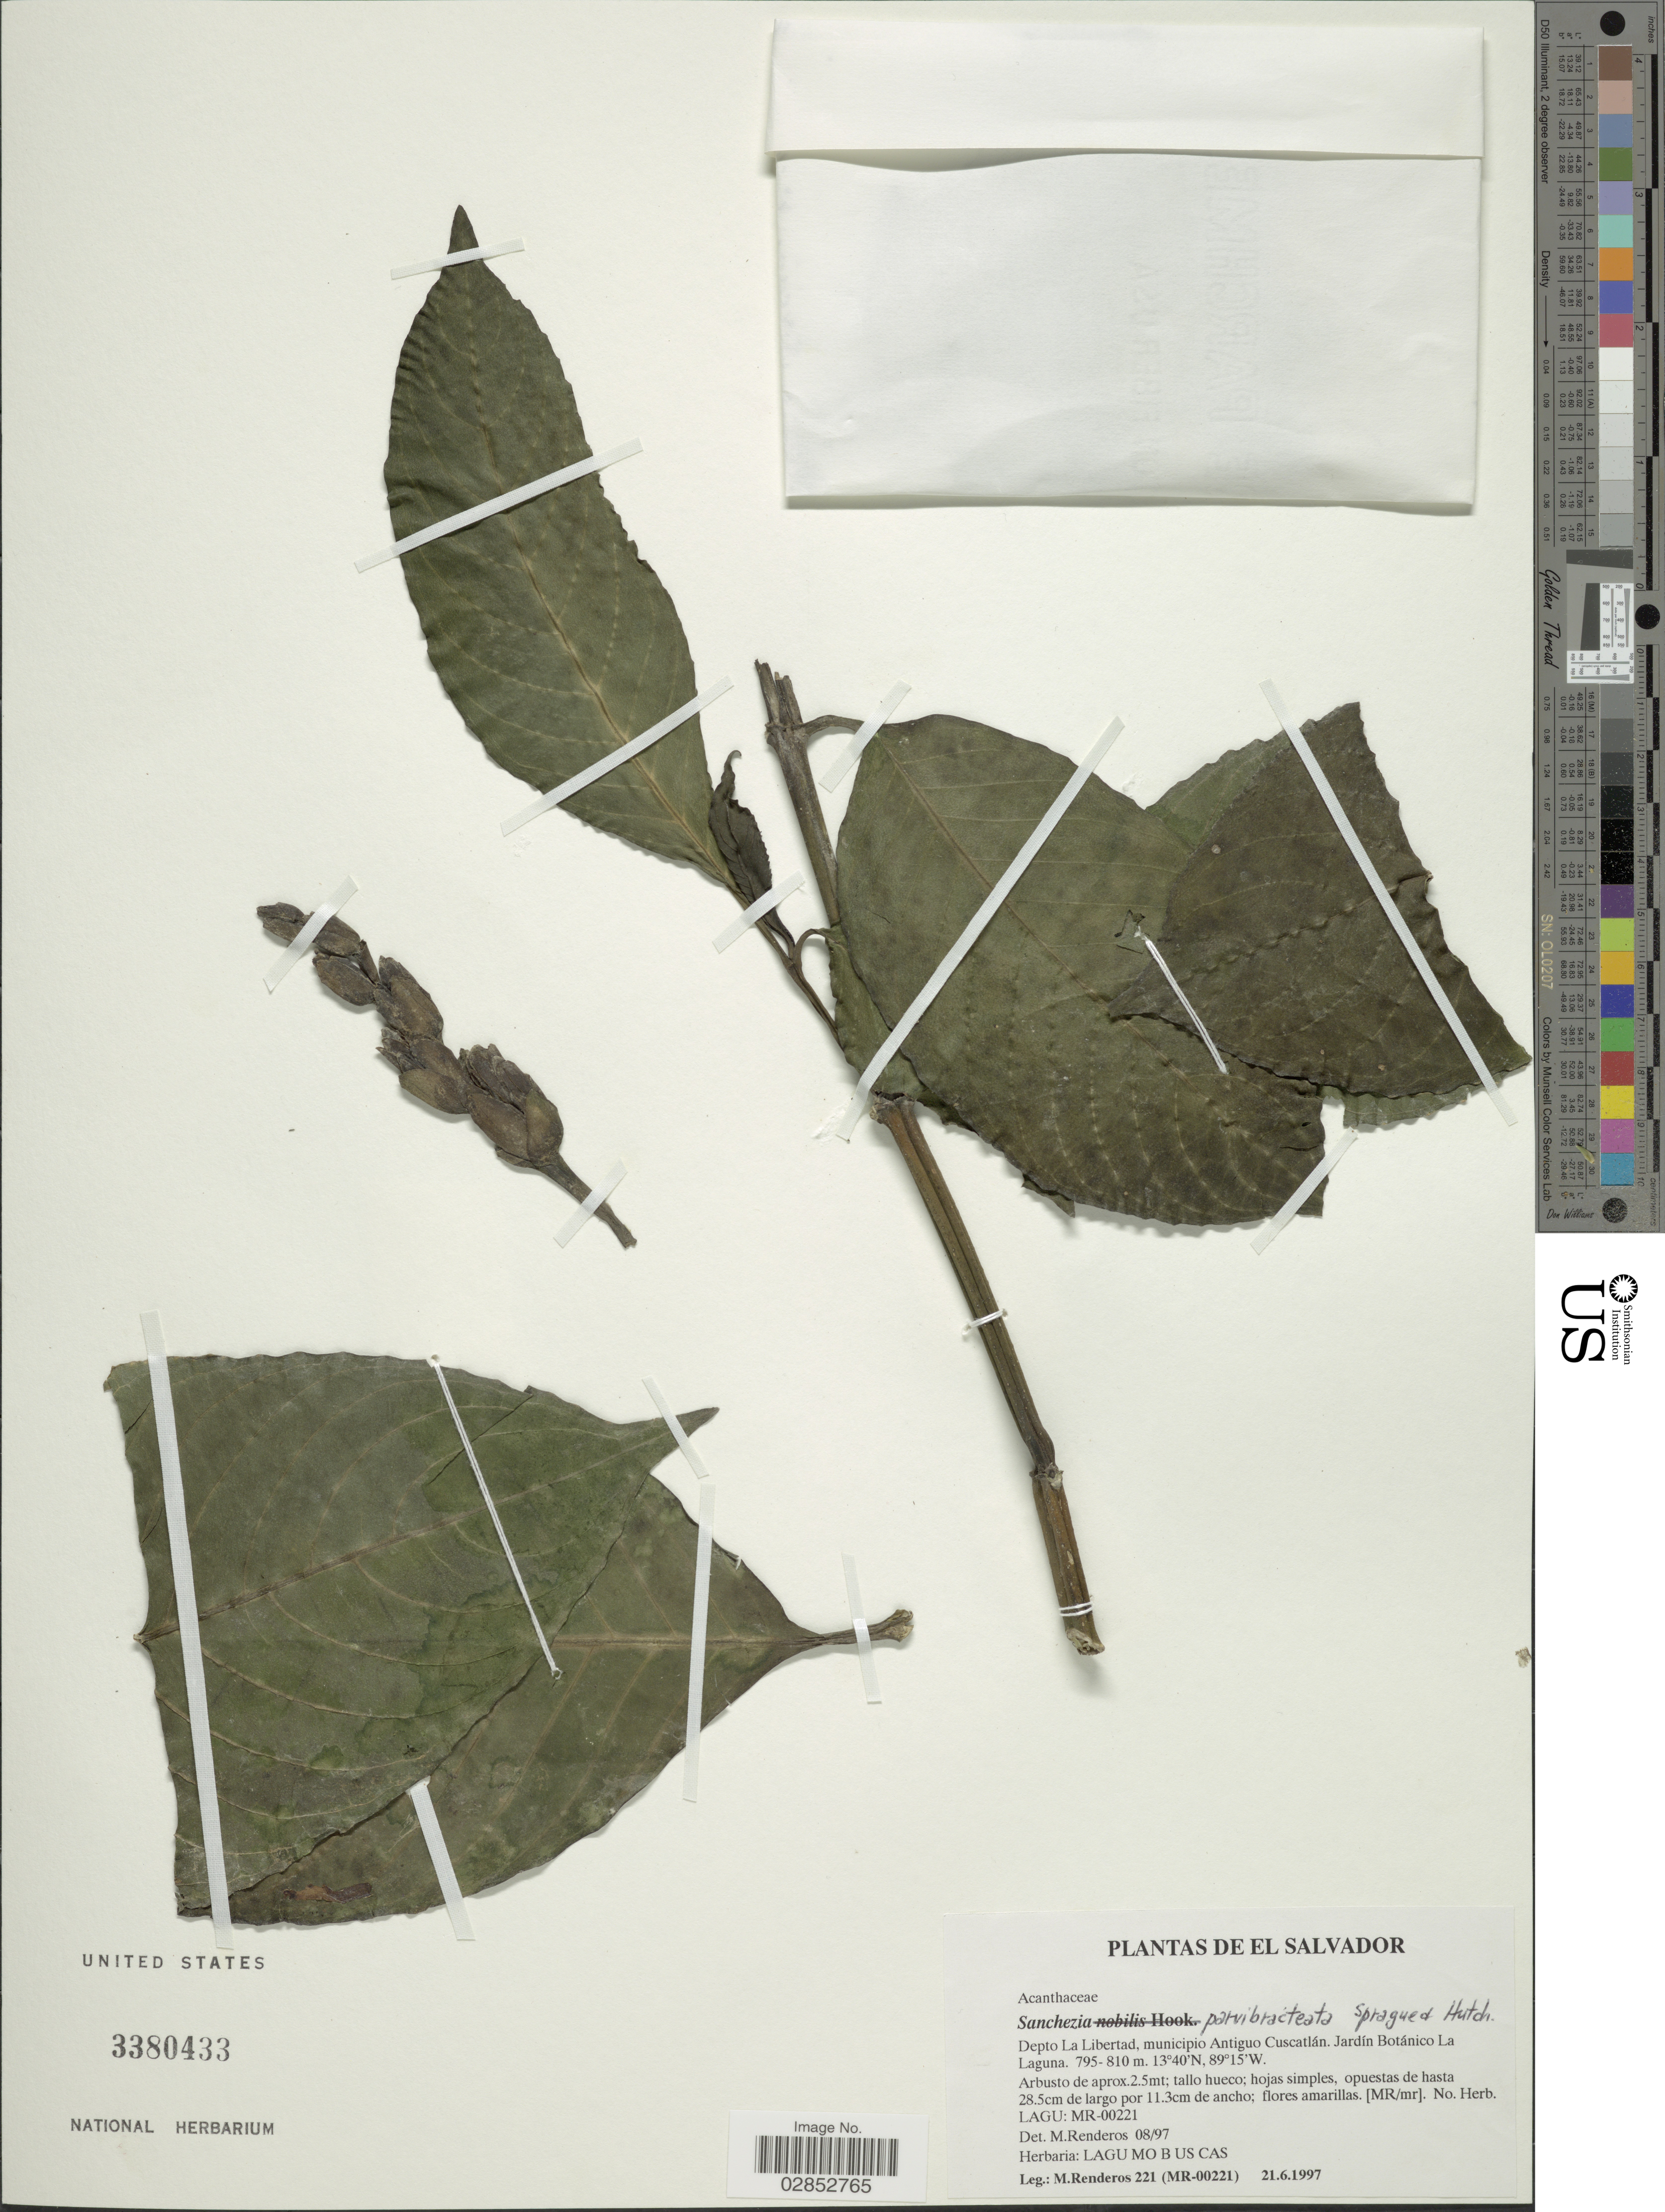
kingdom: Plantae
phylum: Tracheophyta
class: Magnoliopsida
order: Lamiales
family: Acanthaceae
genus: Sanchezia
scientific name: Sanchezia parvibracteata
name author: Sprague & Hutch.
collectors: M. Renderos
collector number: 221 (MR-00221)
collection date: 1997-06-21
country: El Salvador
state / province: La Libertad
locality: Depto La Libertad, municipio Antiguo Cuscatlán. Jardín Botánico La Laguna.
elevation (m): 795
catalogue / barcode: US 3380433